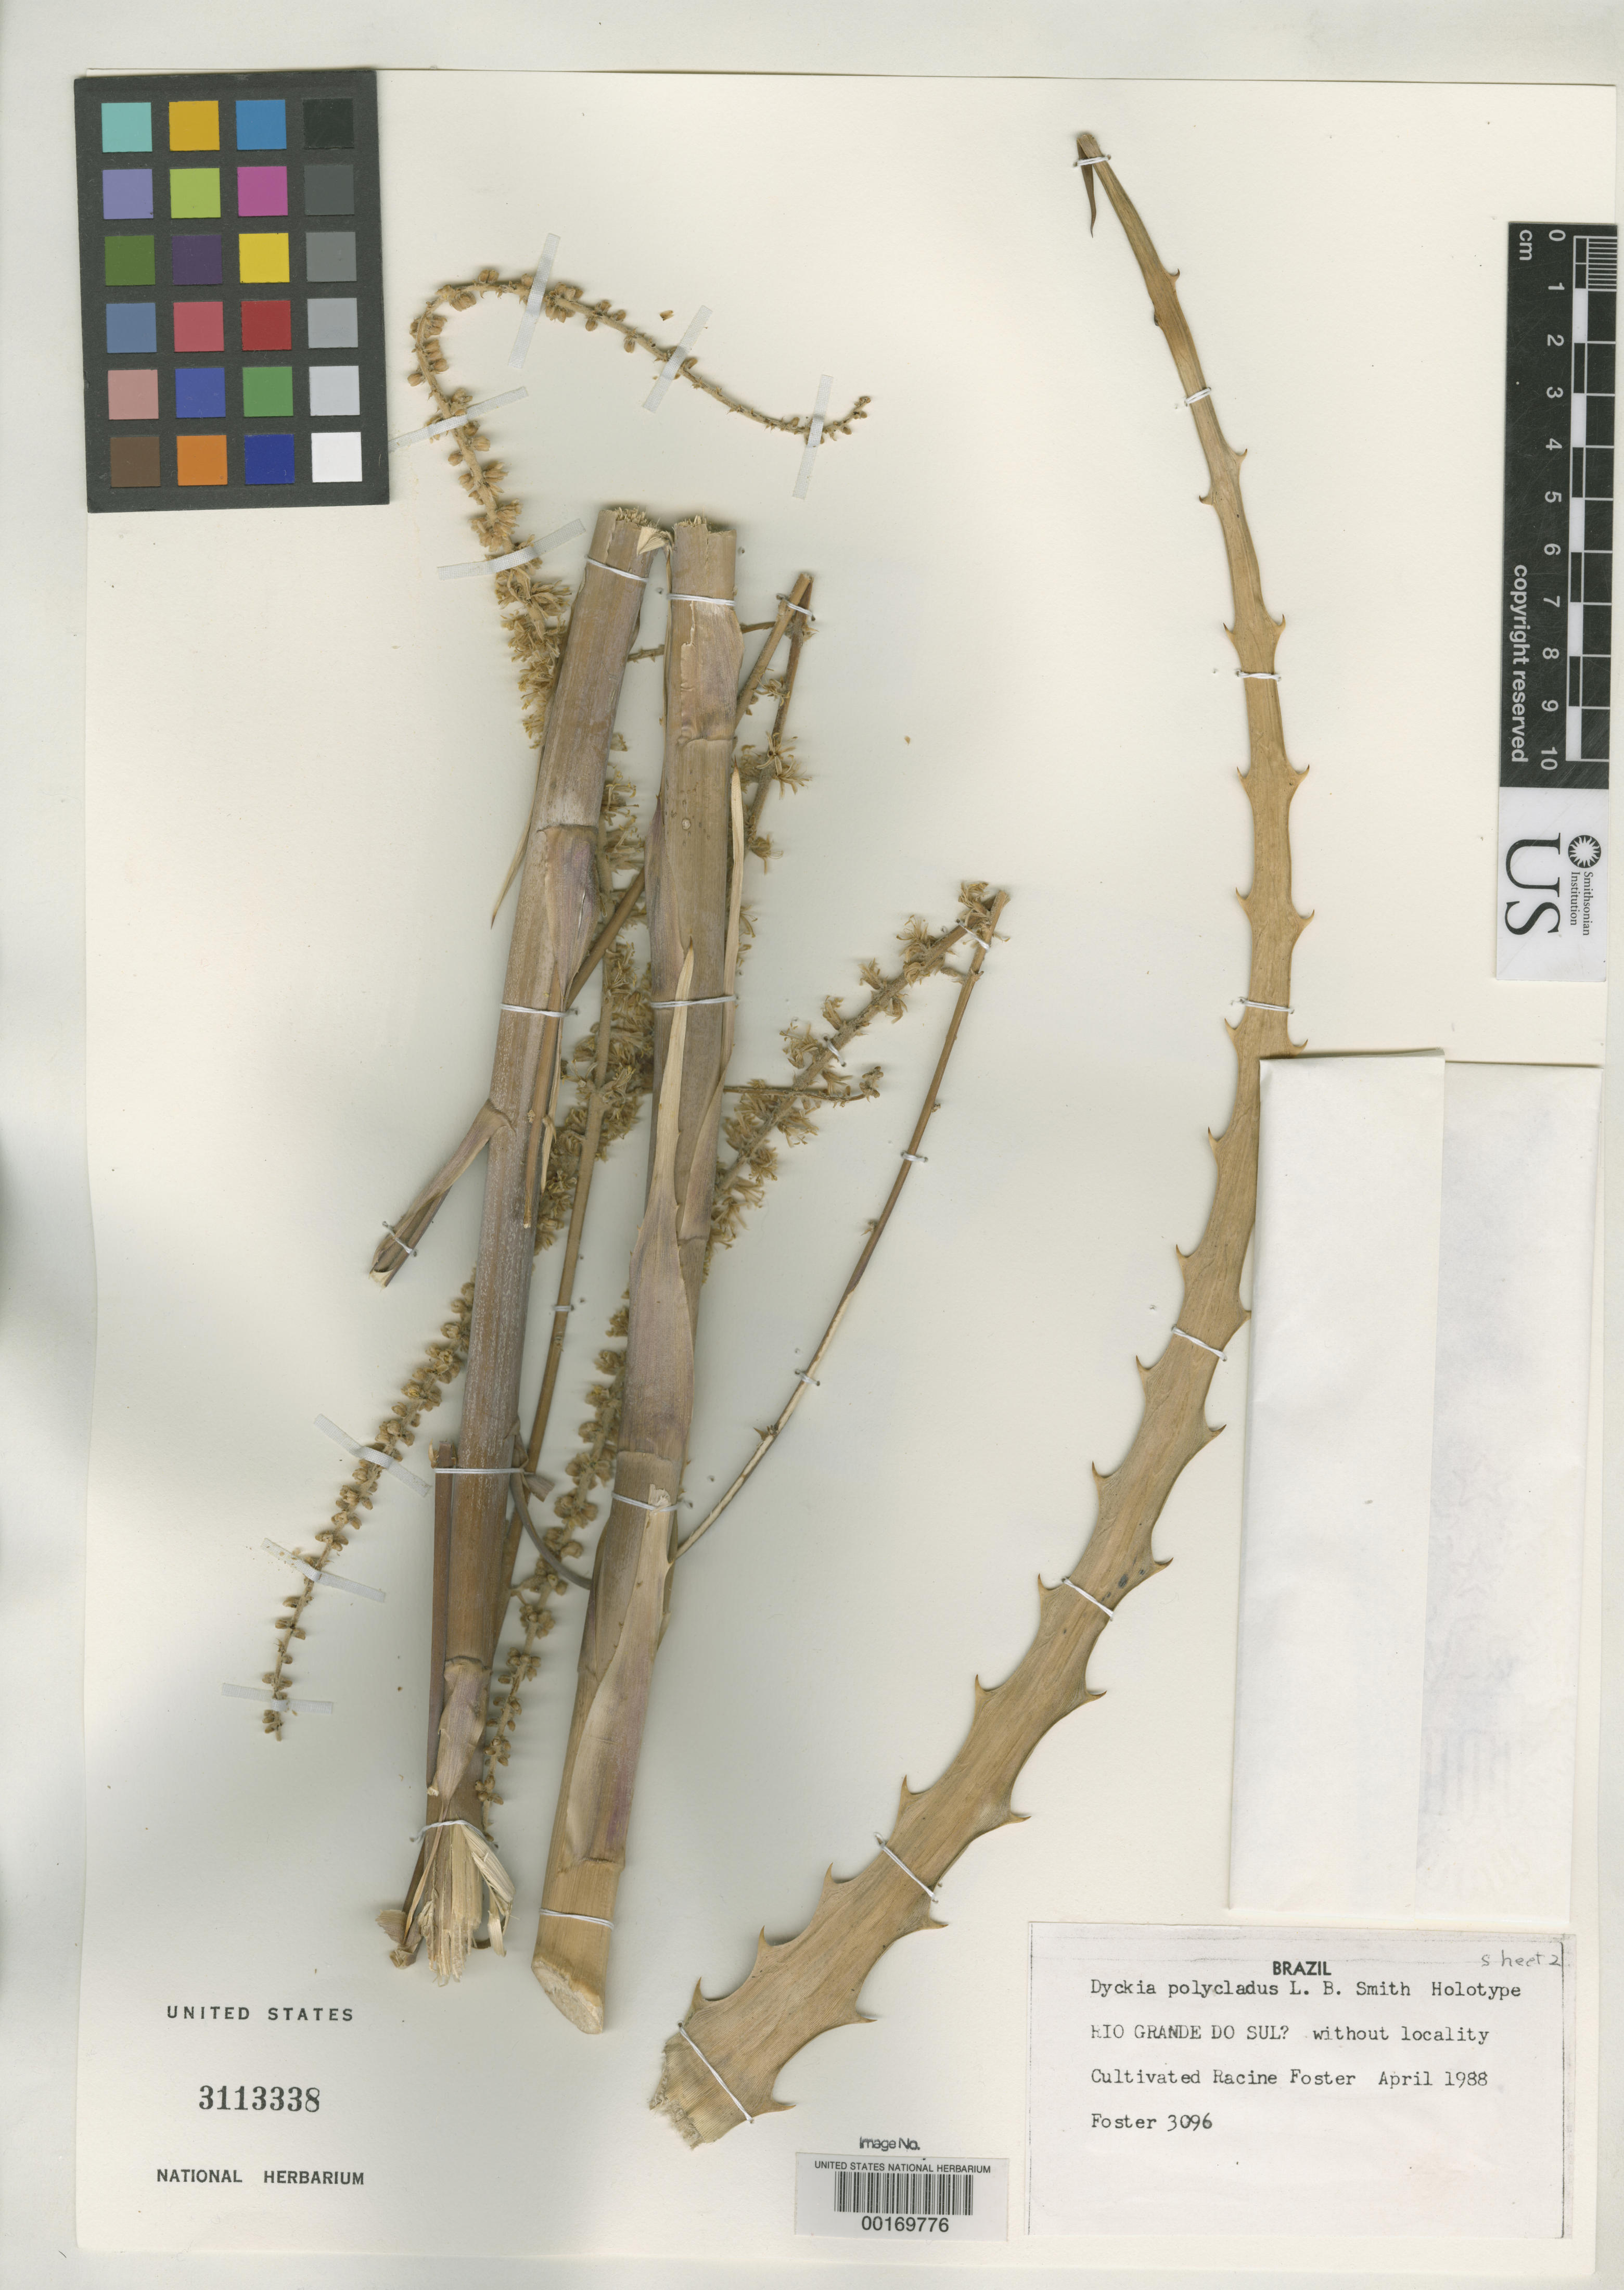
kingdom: Plantae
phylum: Tracheophyta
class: Liliopsida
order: Poales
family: Bromeliaceae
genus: Dyckia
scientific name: Dyckia polycladus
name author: L.B. Sm.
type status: Holotype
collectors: R. Foster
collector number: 3096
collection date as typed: Apr 1988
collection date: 1988-04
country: Brazil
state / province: Rio Grande do Sul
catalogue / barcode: US 3113338